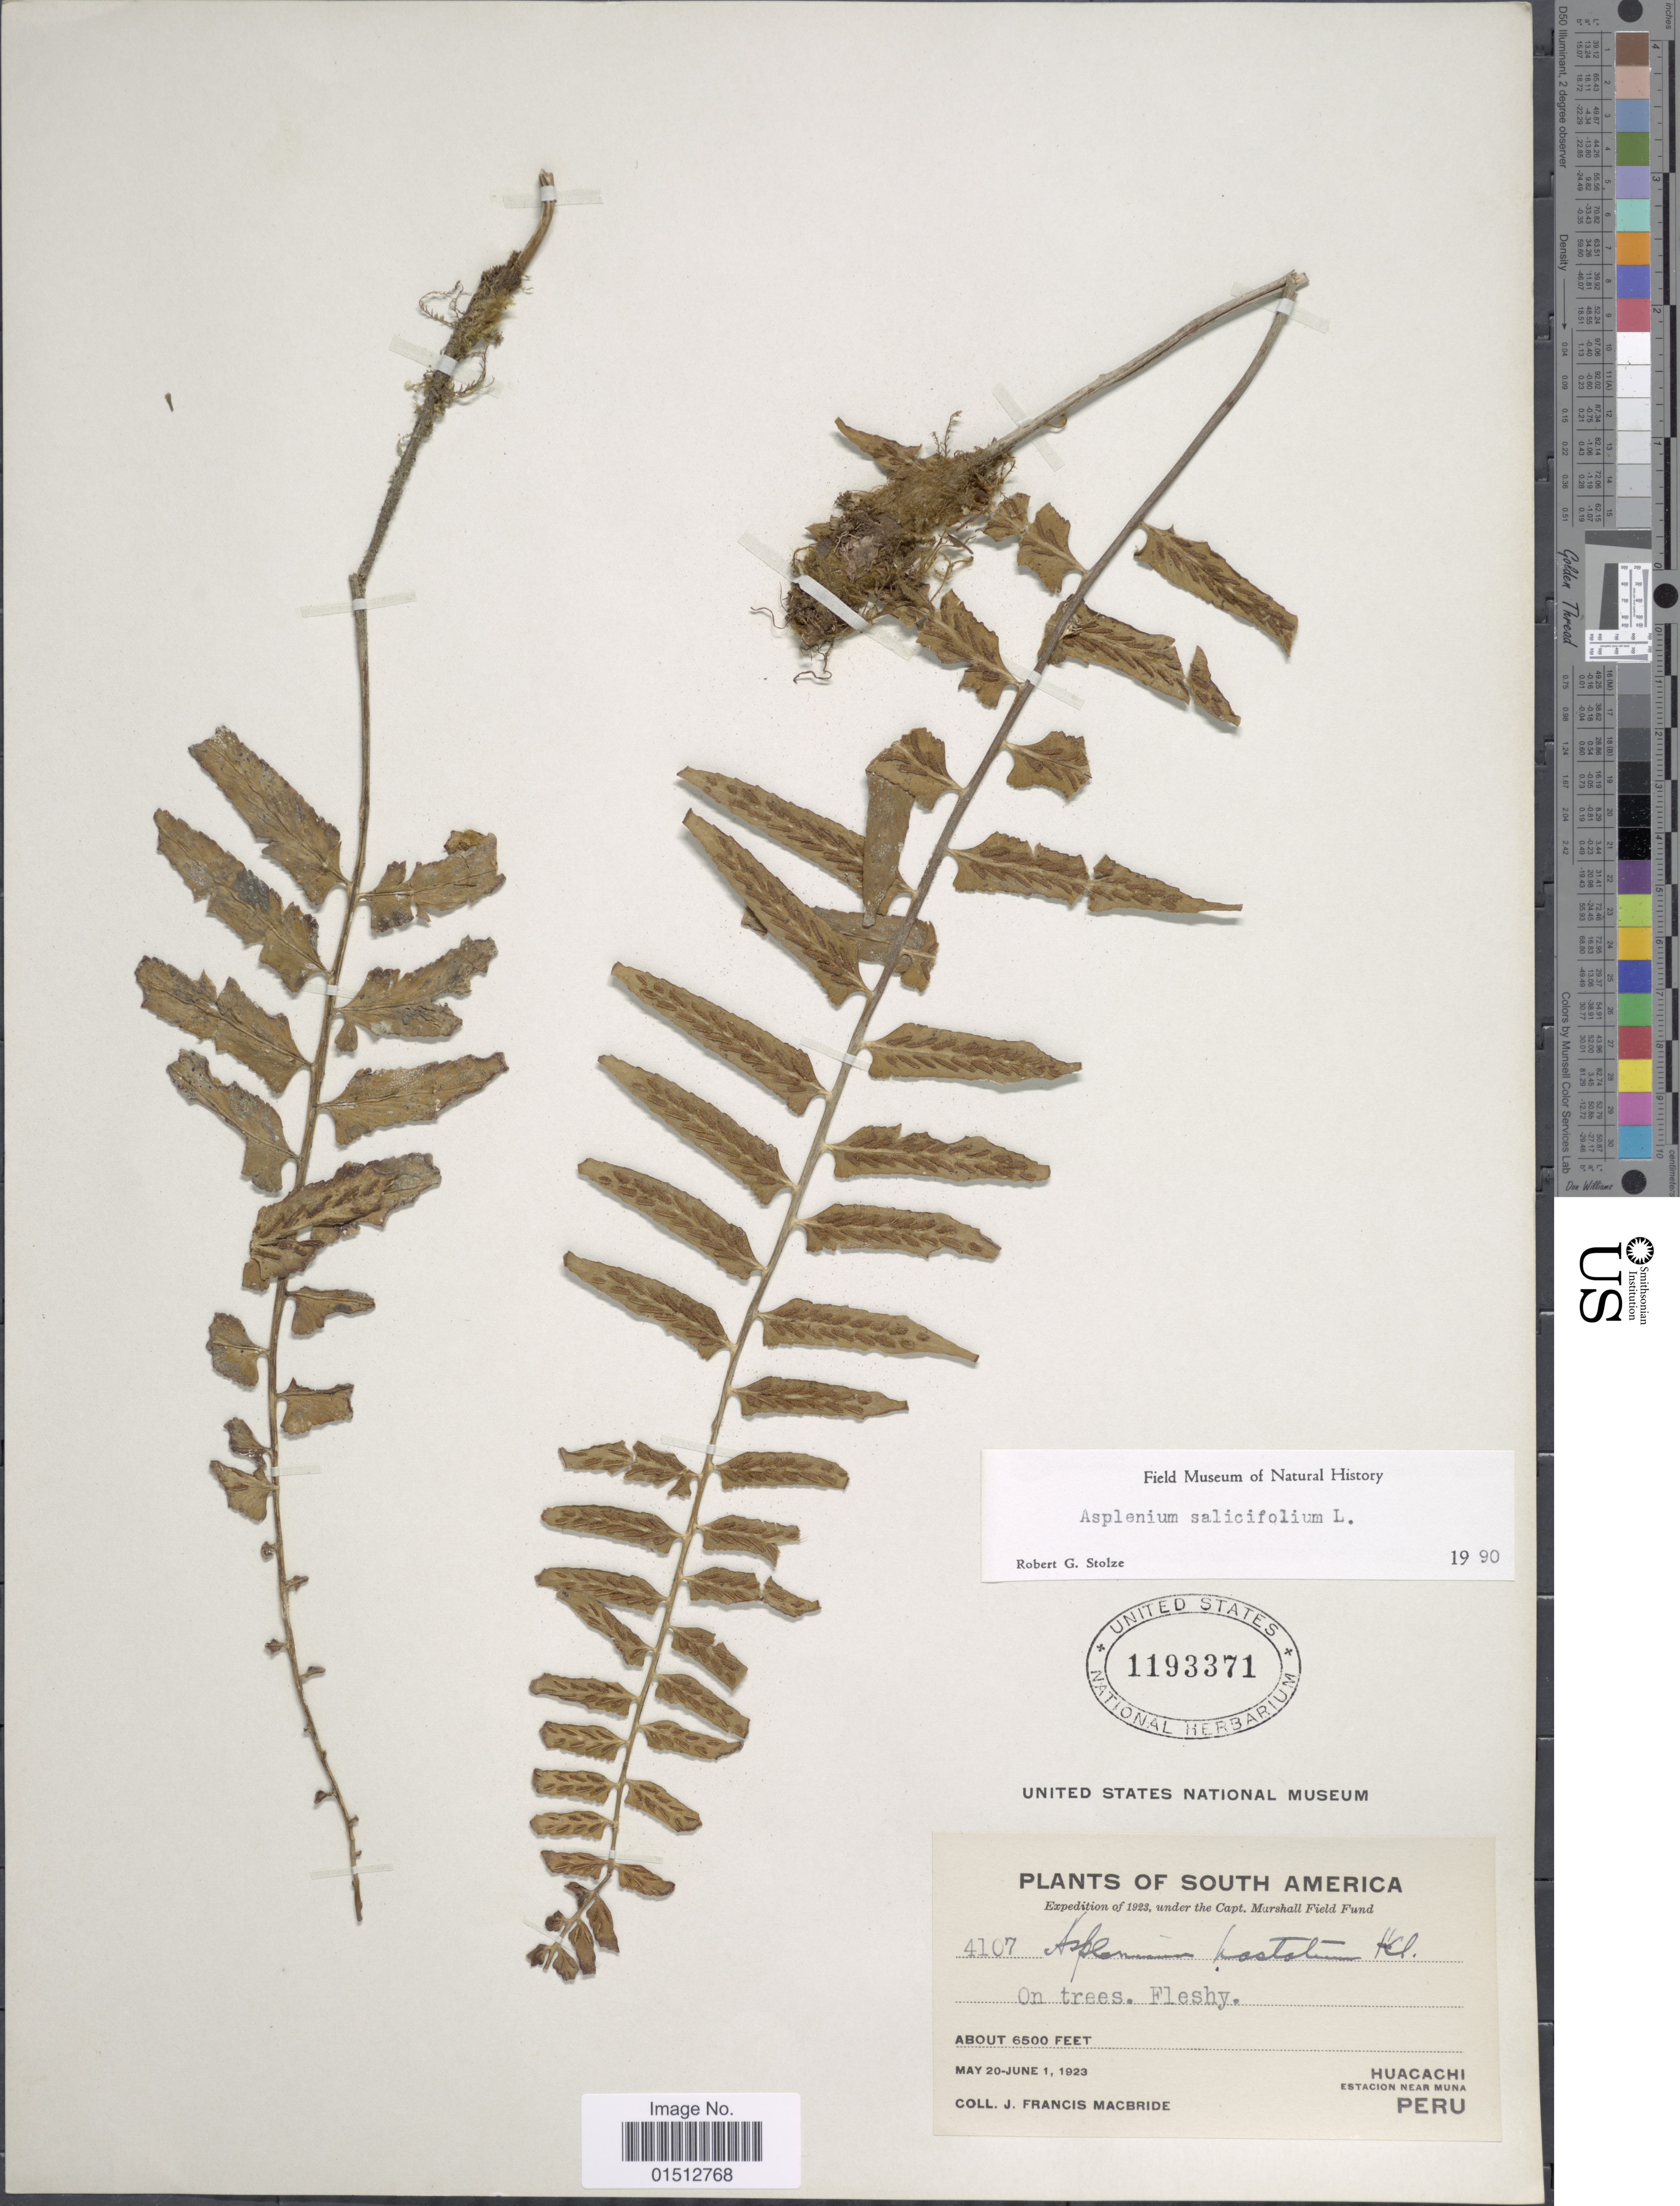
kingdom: Plantae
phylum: Tracheophyta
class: Polypodiopsida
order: Polypodiales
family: Aspleniaceae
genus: Asplenium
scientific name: Asplenium salicifolium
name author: L.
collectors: J. F. Macbride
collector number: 4107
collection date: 1923-05-20/1923-06-01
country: Peru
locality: South America, Huacachi, Estacion near Muna, Peru.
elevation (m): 1829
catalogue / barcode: US 1193371